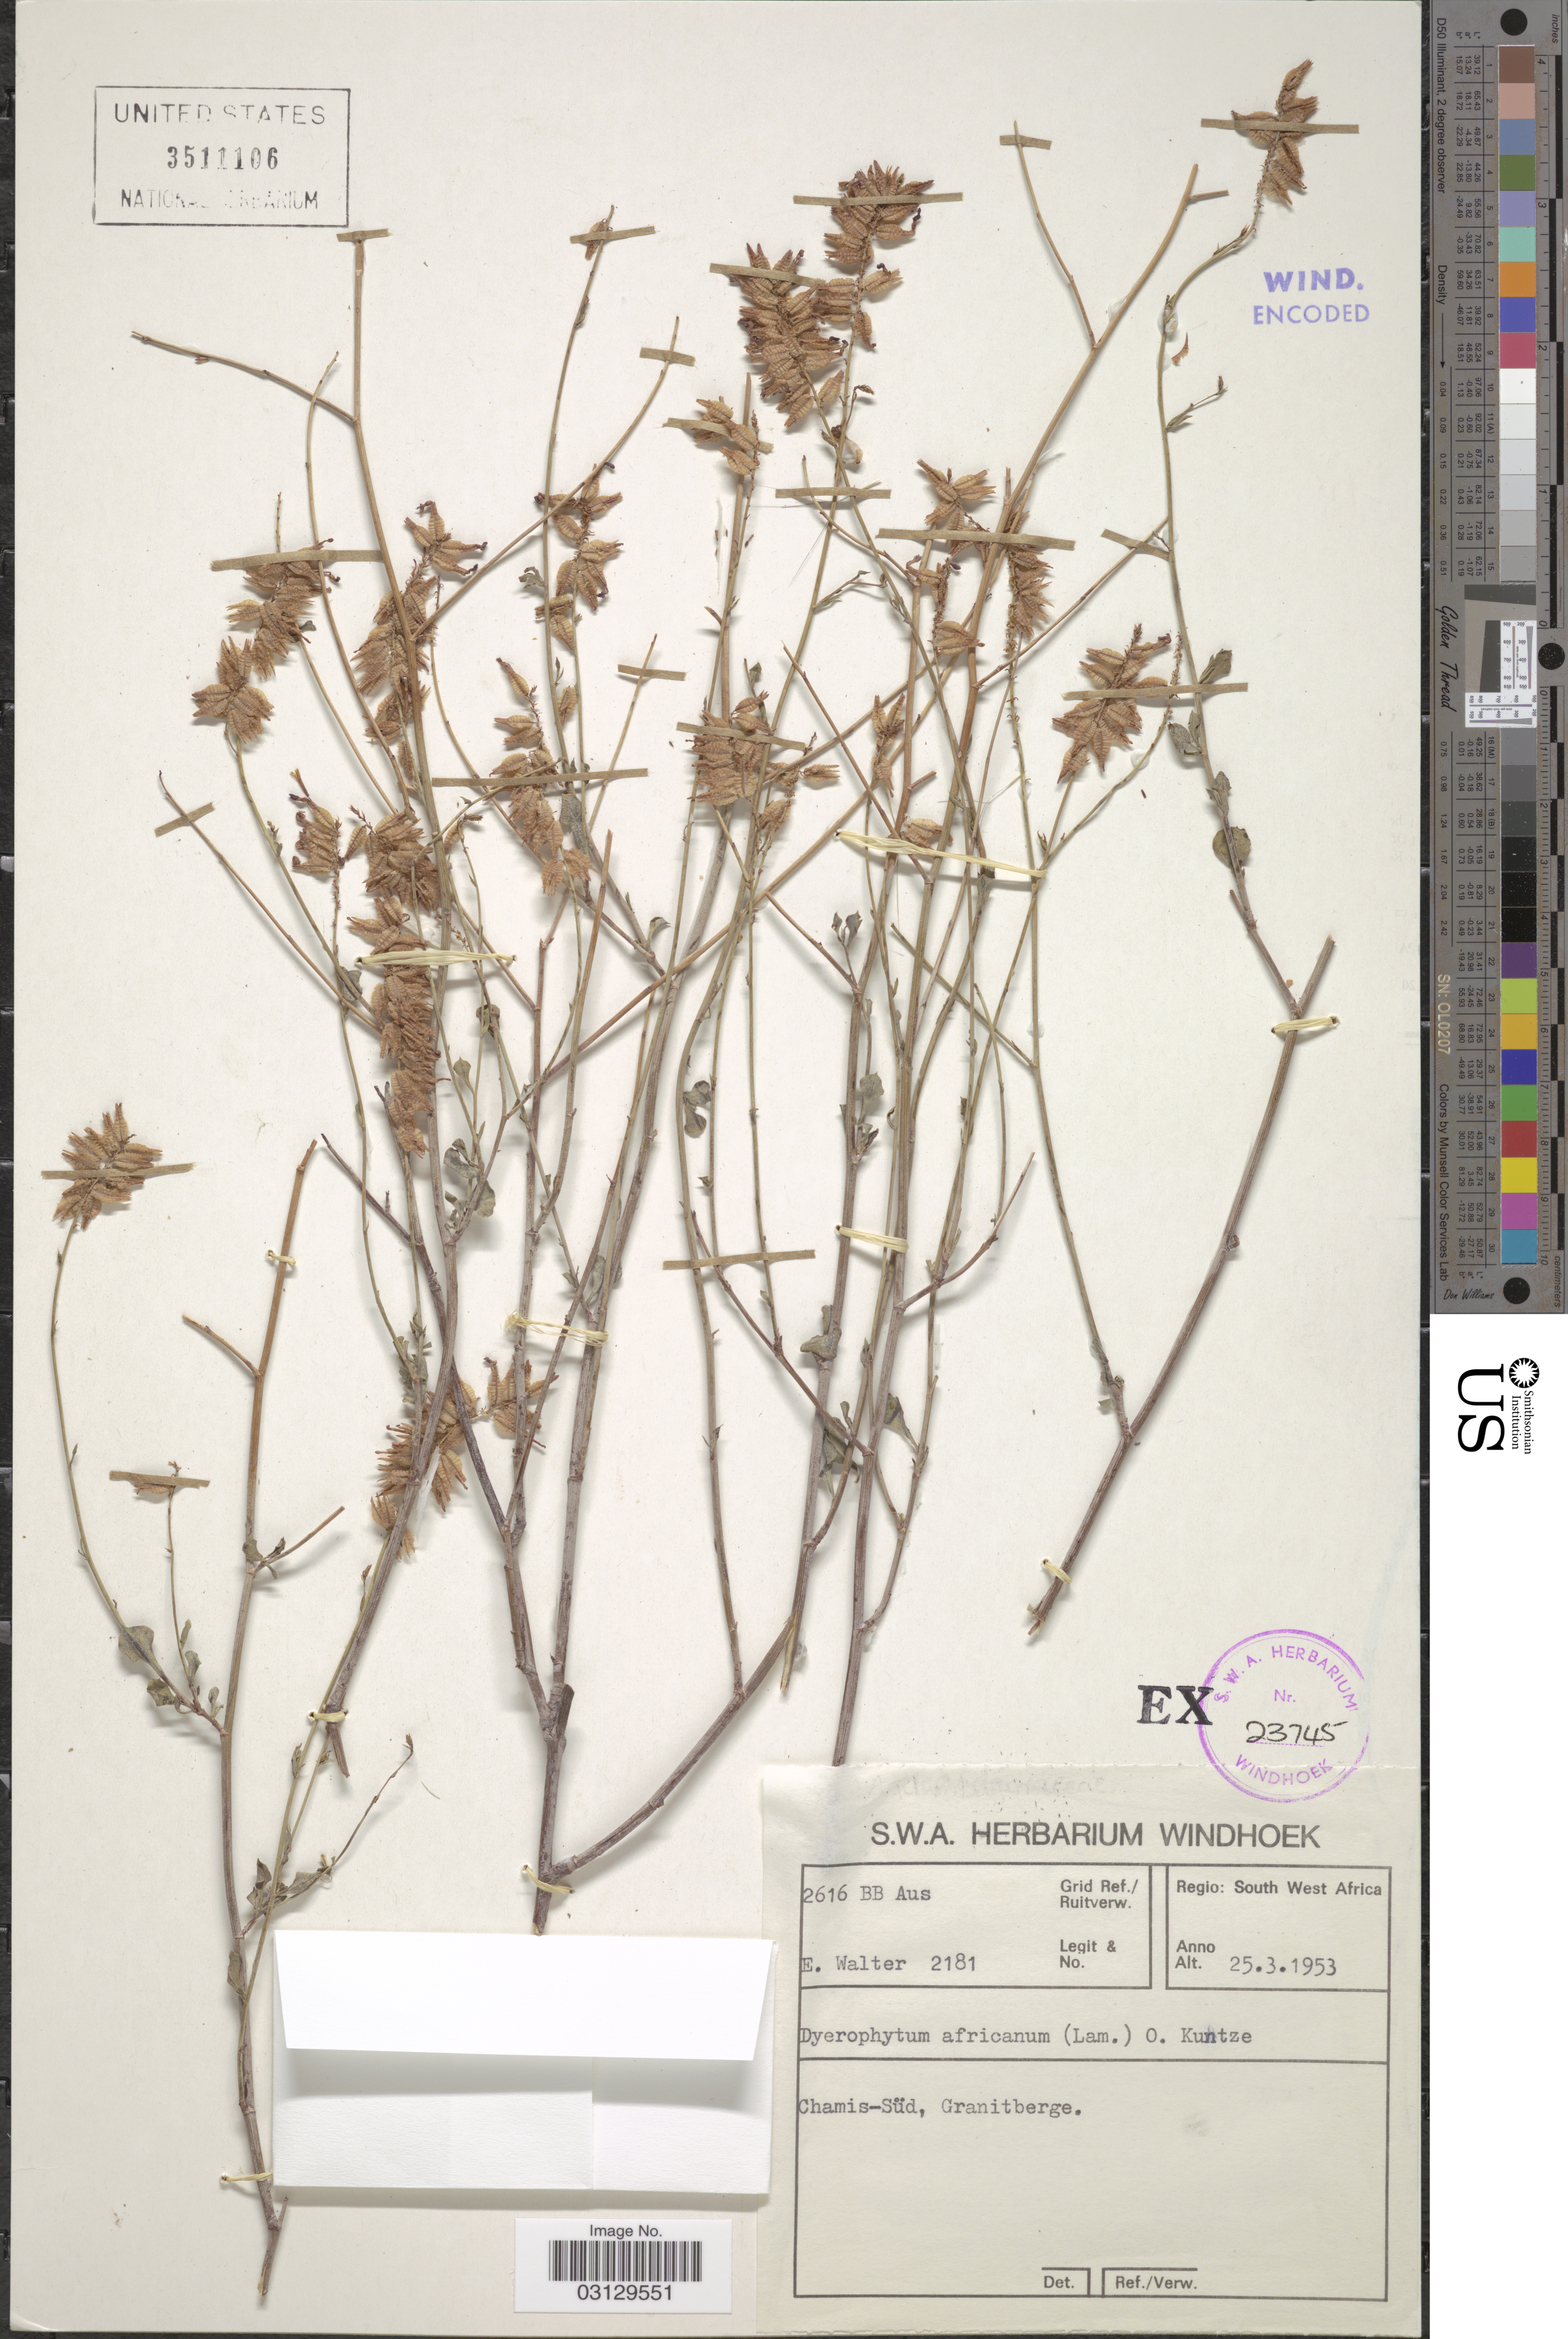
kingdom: Plantae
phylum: Tracheophyta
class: Magnoliopsida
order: Caryophyllales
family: Plumbaginaceae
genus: Dyerophytum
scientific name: Dyerophytum africanum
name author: (Lam.) Kuntze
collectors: E. Walter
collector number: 2181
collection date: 1953-03-25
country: Namibia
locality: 2616 BB Aus Grid Ref./ Ruitverw. Regio: South West Africa. Chamis-Süd.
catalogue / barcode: US 3511106